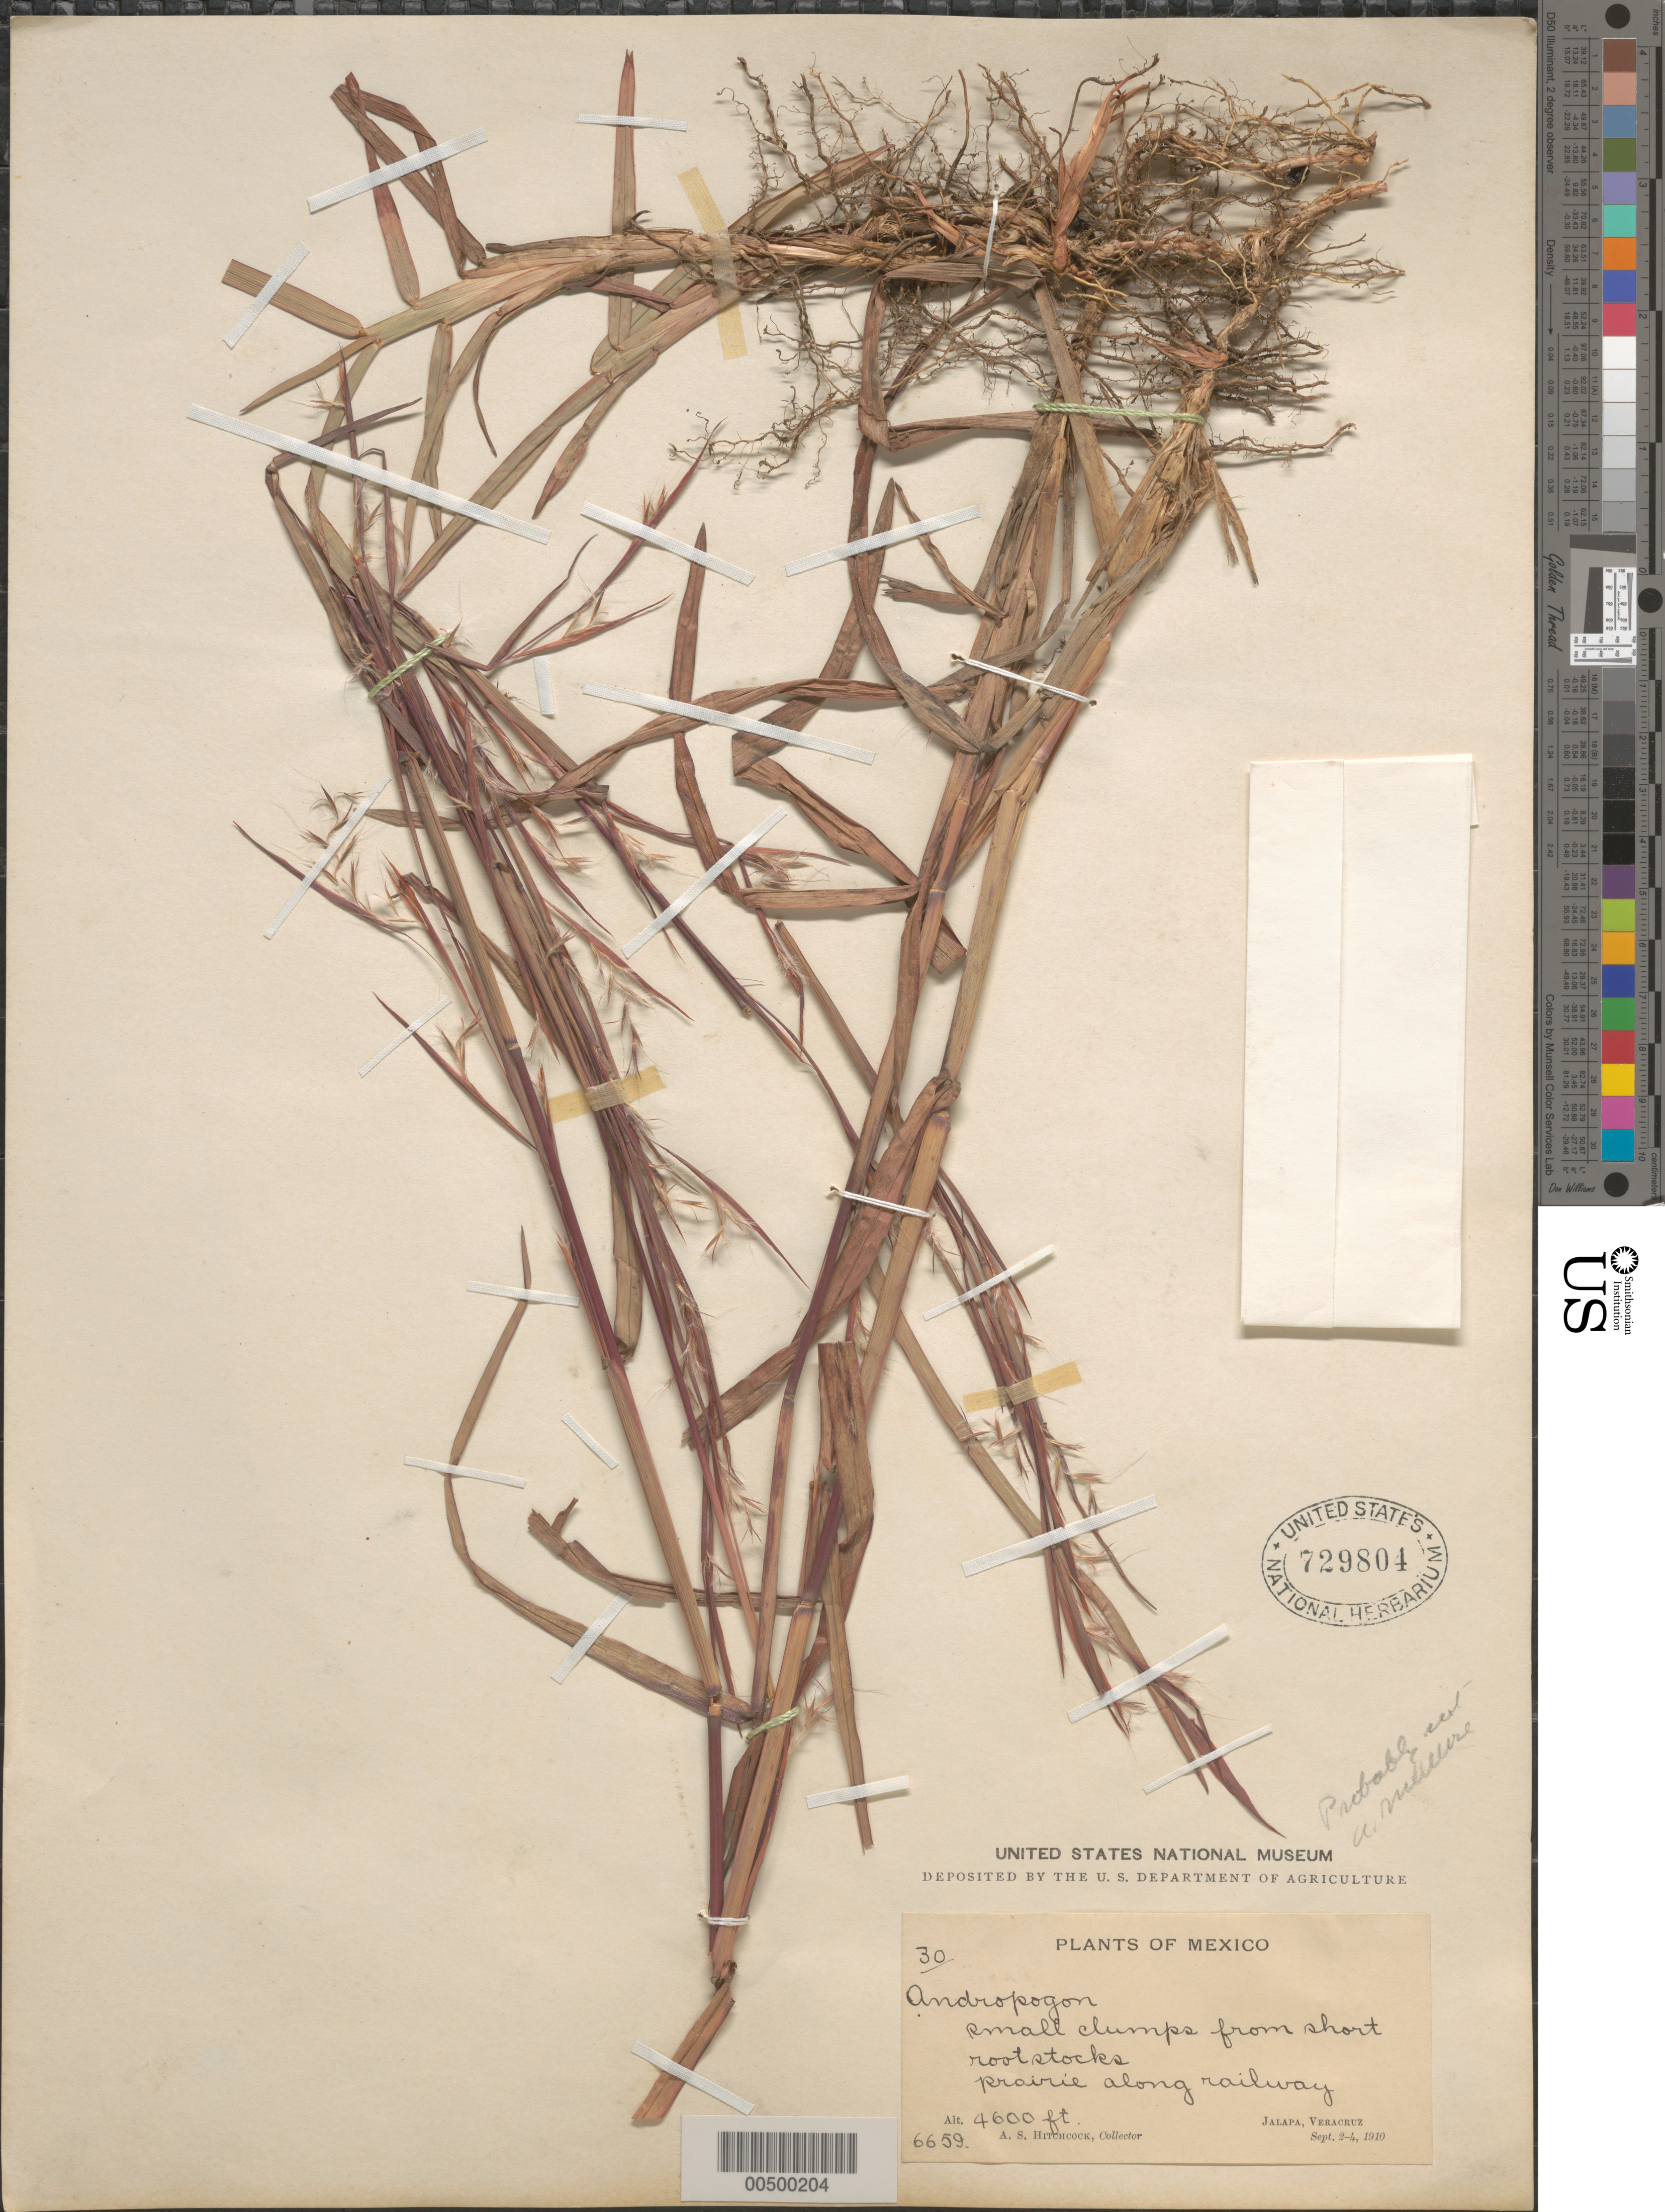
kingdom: Plantae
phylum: Tracheophyta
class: Liliopsida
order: Poales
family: Poaceae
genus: Schizachyrium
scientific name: Schizachyrium condensatum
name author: (Kunth) Nees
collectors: A. S. Hitchcock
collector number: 6659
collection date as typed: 2 Sep 1910 to 4 Sep 1910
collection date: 1910-09-02/1910-09-04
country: Mexico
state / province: Veracruz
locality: Jalapa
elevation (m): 1402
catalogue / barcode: US 729804